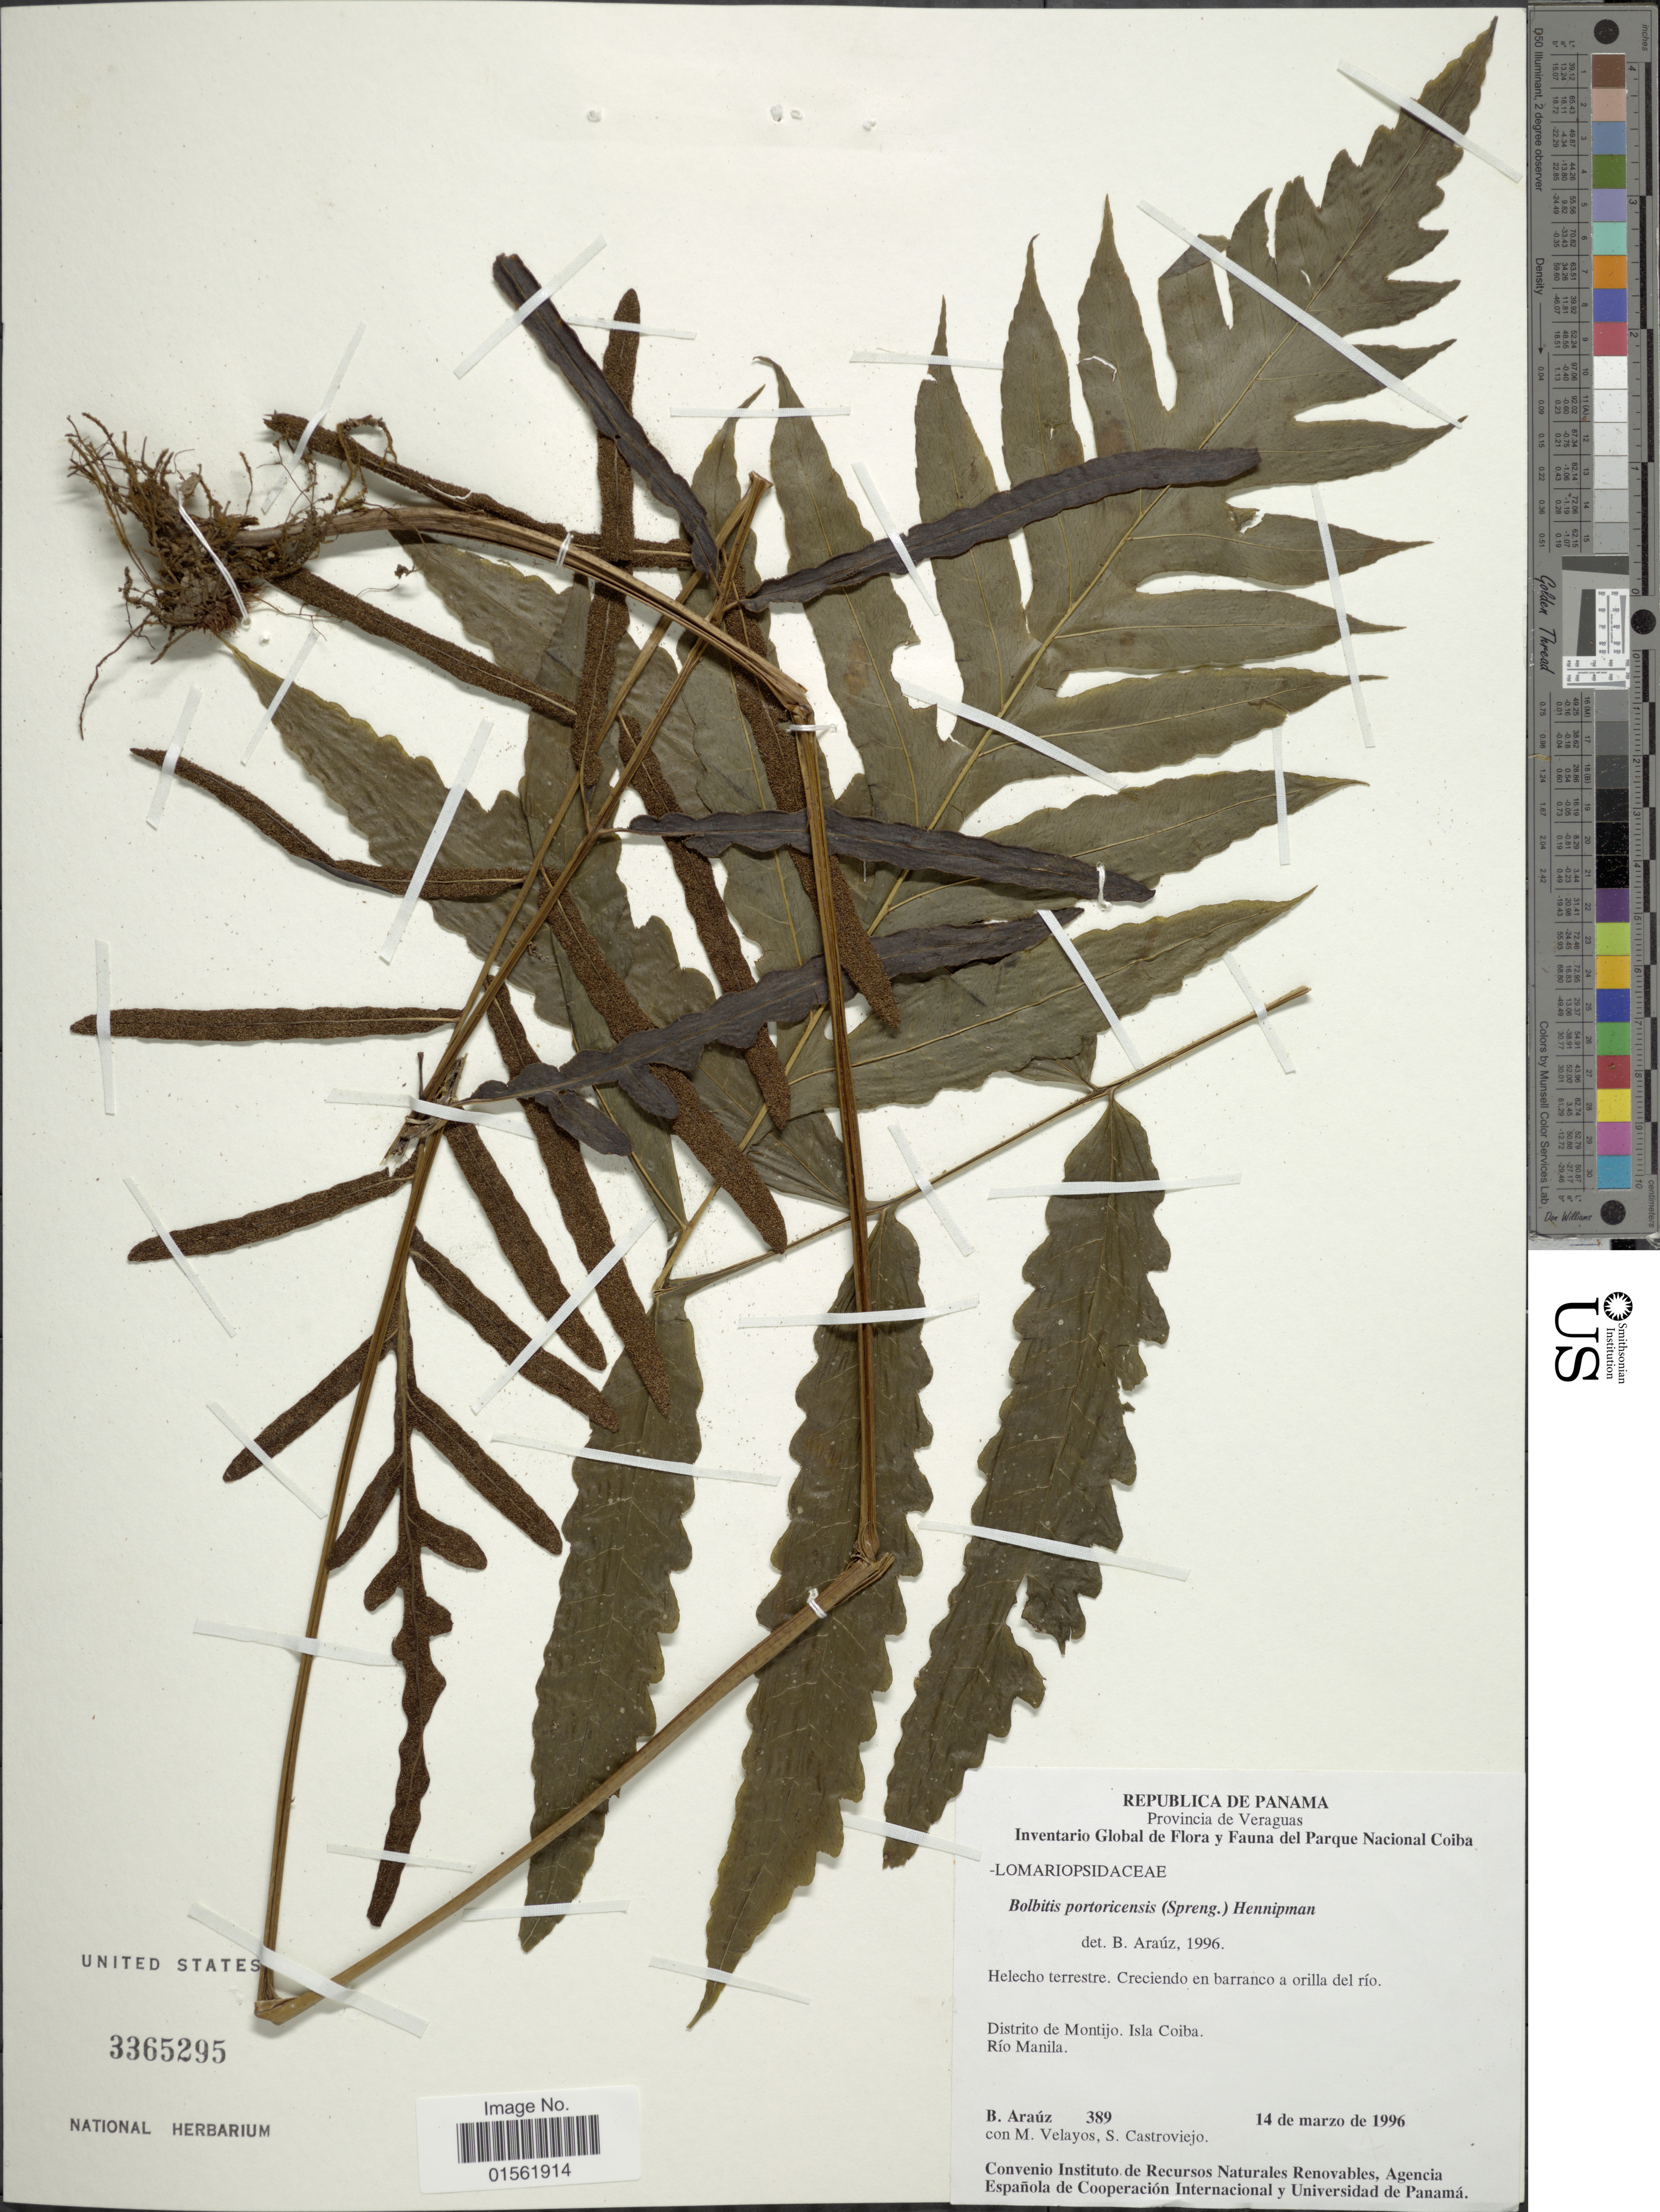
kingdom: Plantae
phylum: Tracheophyta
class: Polypodiopsida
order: Polypodiales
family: Dryopteridaceae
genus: Bolbitis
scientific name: Bolbitis portoricensis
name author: (Spreng.) Hennipman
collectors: B. Araúz, M. Velayos & S. Castroviejo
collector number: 389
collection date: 1996-03-14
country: Panama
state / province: Veraguas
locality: Distrito de Montijo. Isla Coiba. Río Manila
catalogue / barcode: US 3365295